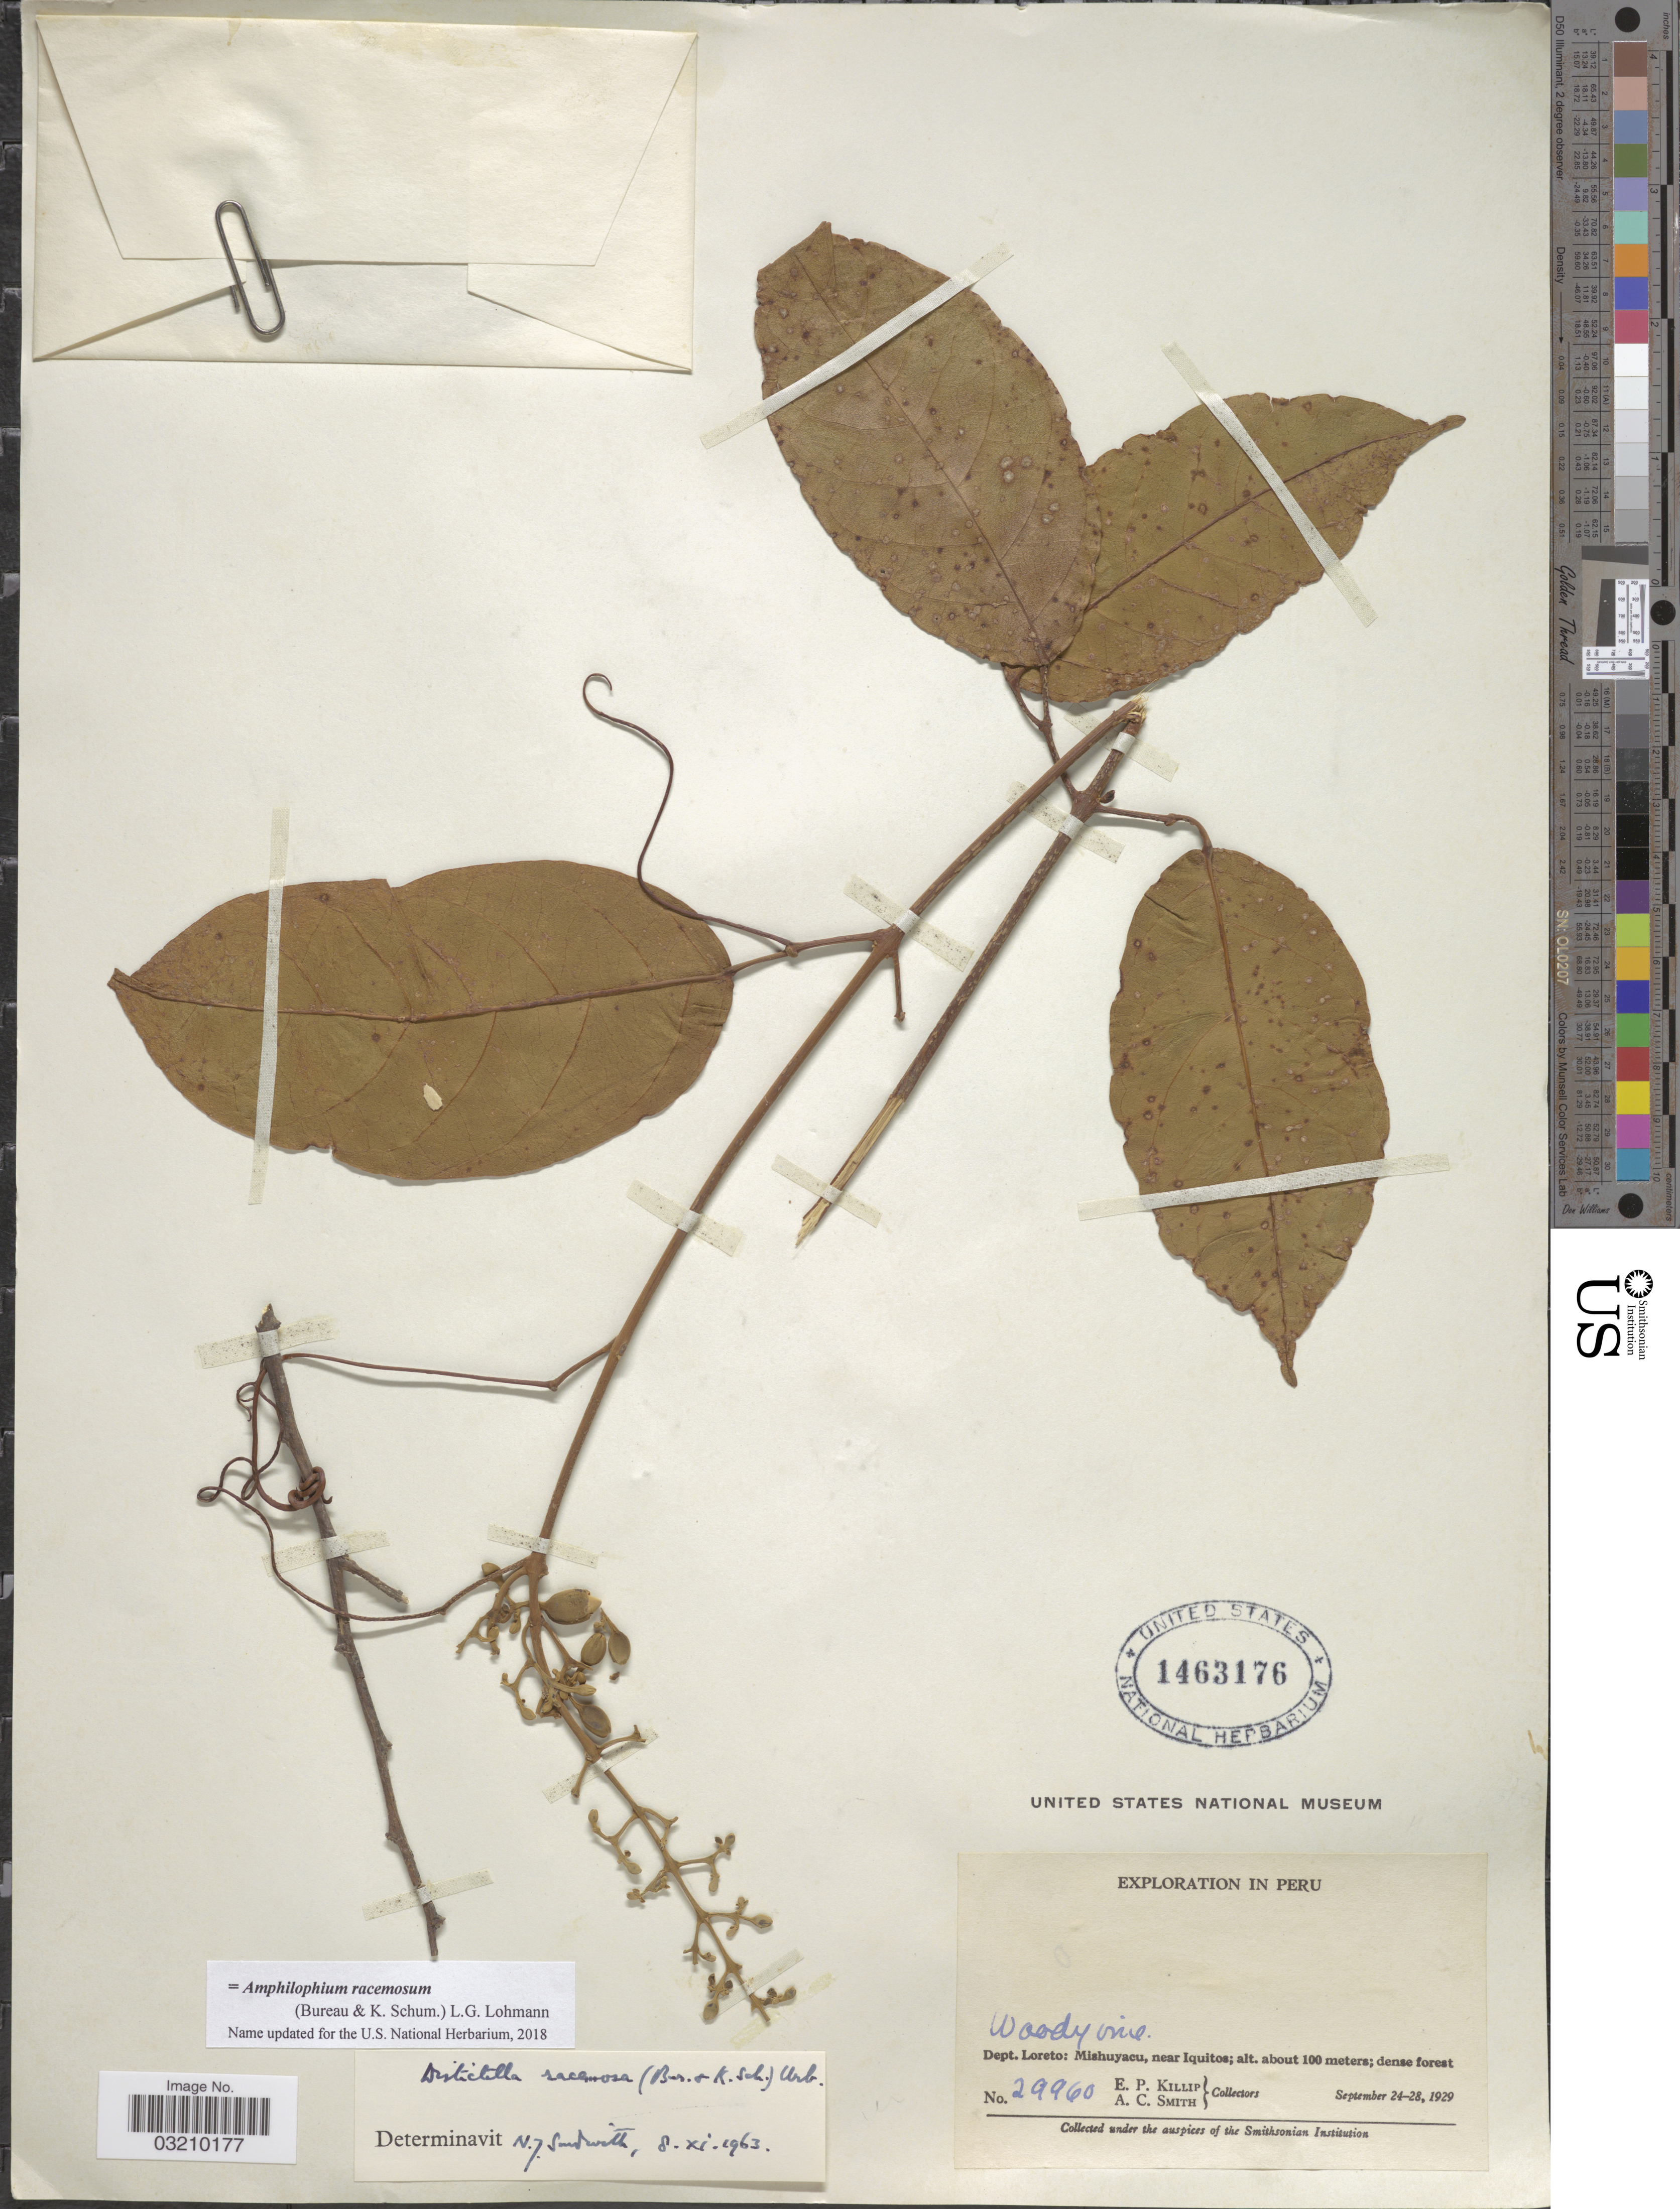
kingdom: Plantae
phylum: Tracheophyta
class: Magnoliopsida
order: Lamiales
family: Bignoniaceae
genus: Amphilophium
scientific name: Amphilophium racemosum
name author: (Bureau & K. Schum.) L.G. Lohmann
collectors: E. P. Killip & A. C. Smith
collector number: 29960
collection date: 1929-09-24/1929-09-28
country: Peru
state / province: Loreto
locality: Dept. Loreto: Mishuyacu, near Iquitos.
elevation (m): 100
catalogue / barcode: US 1463176